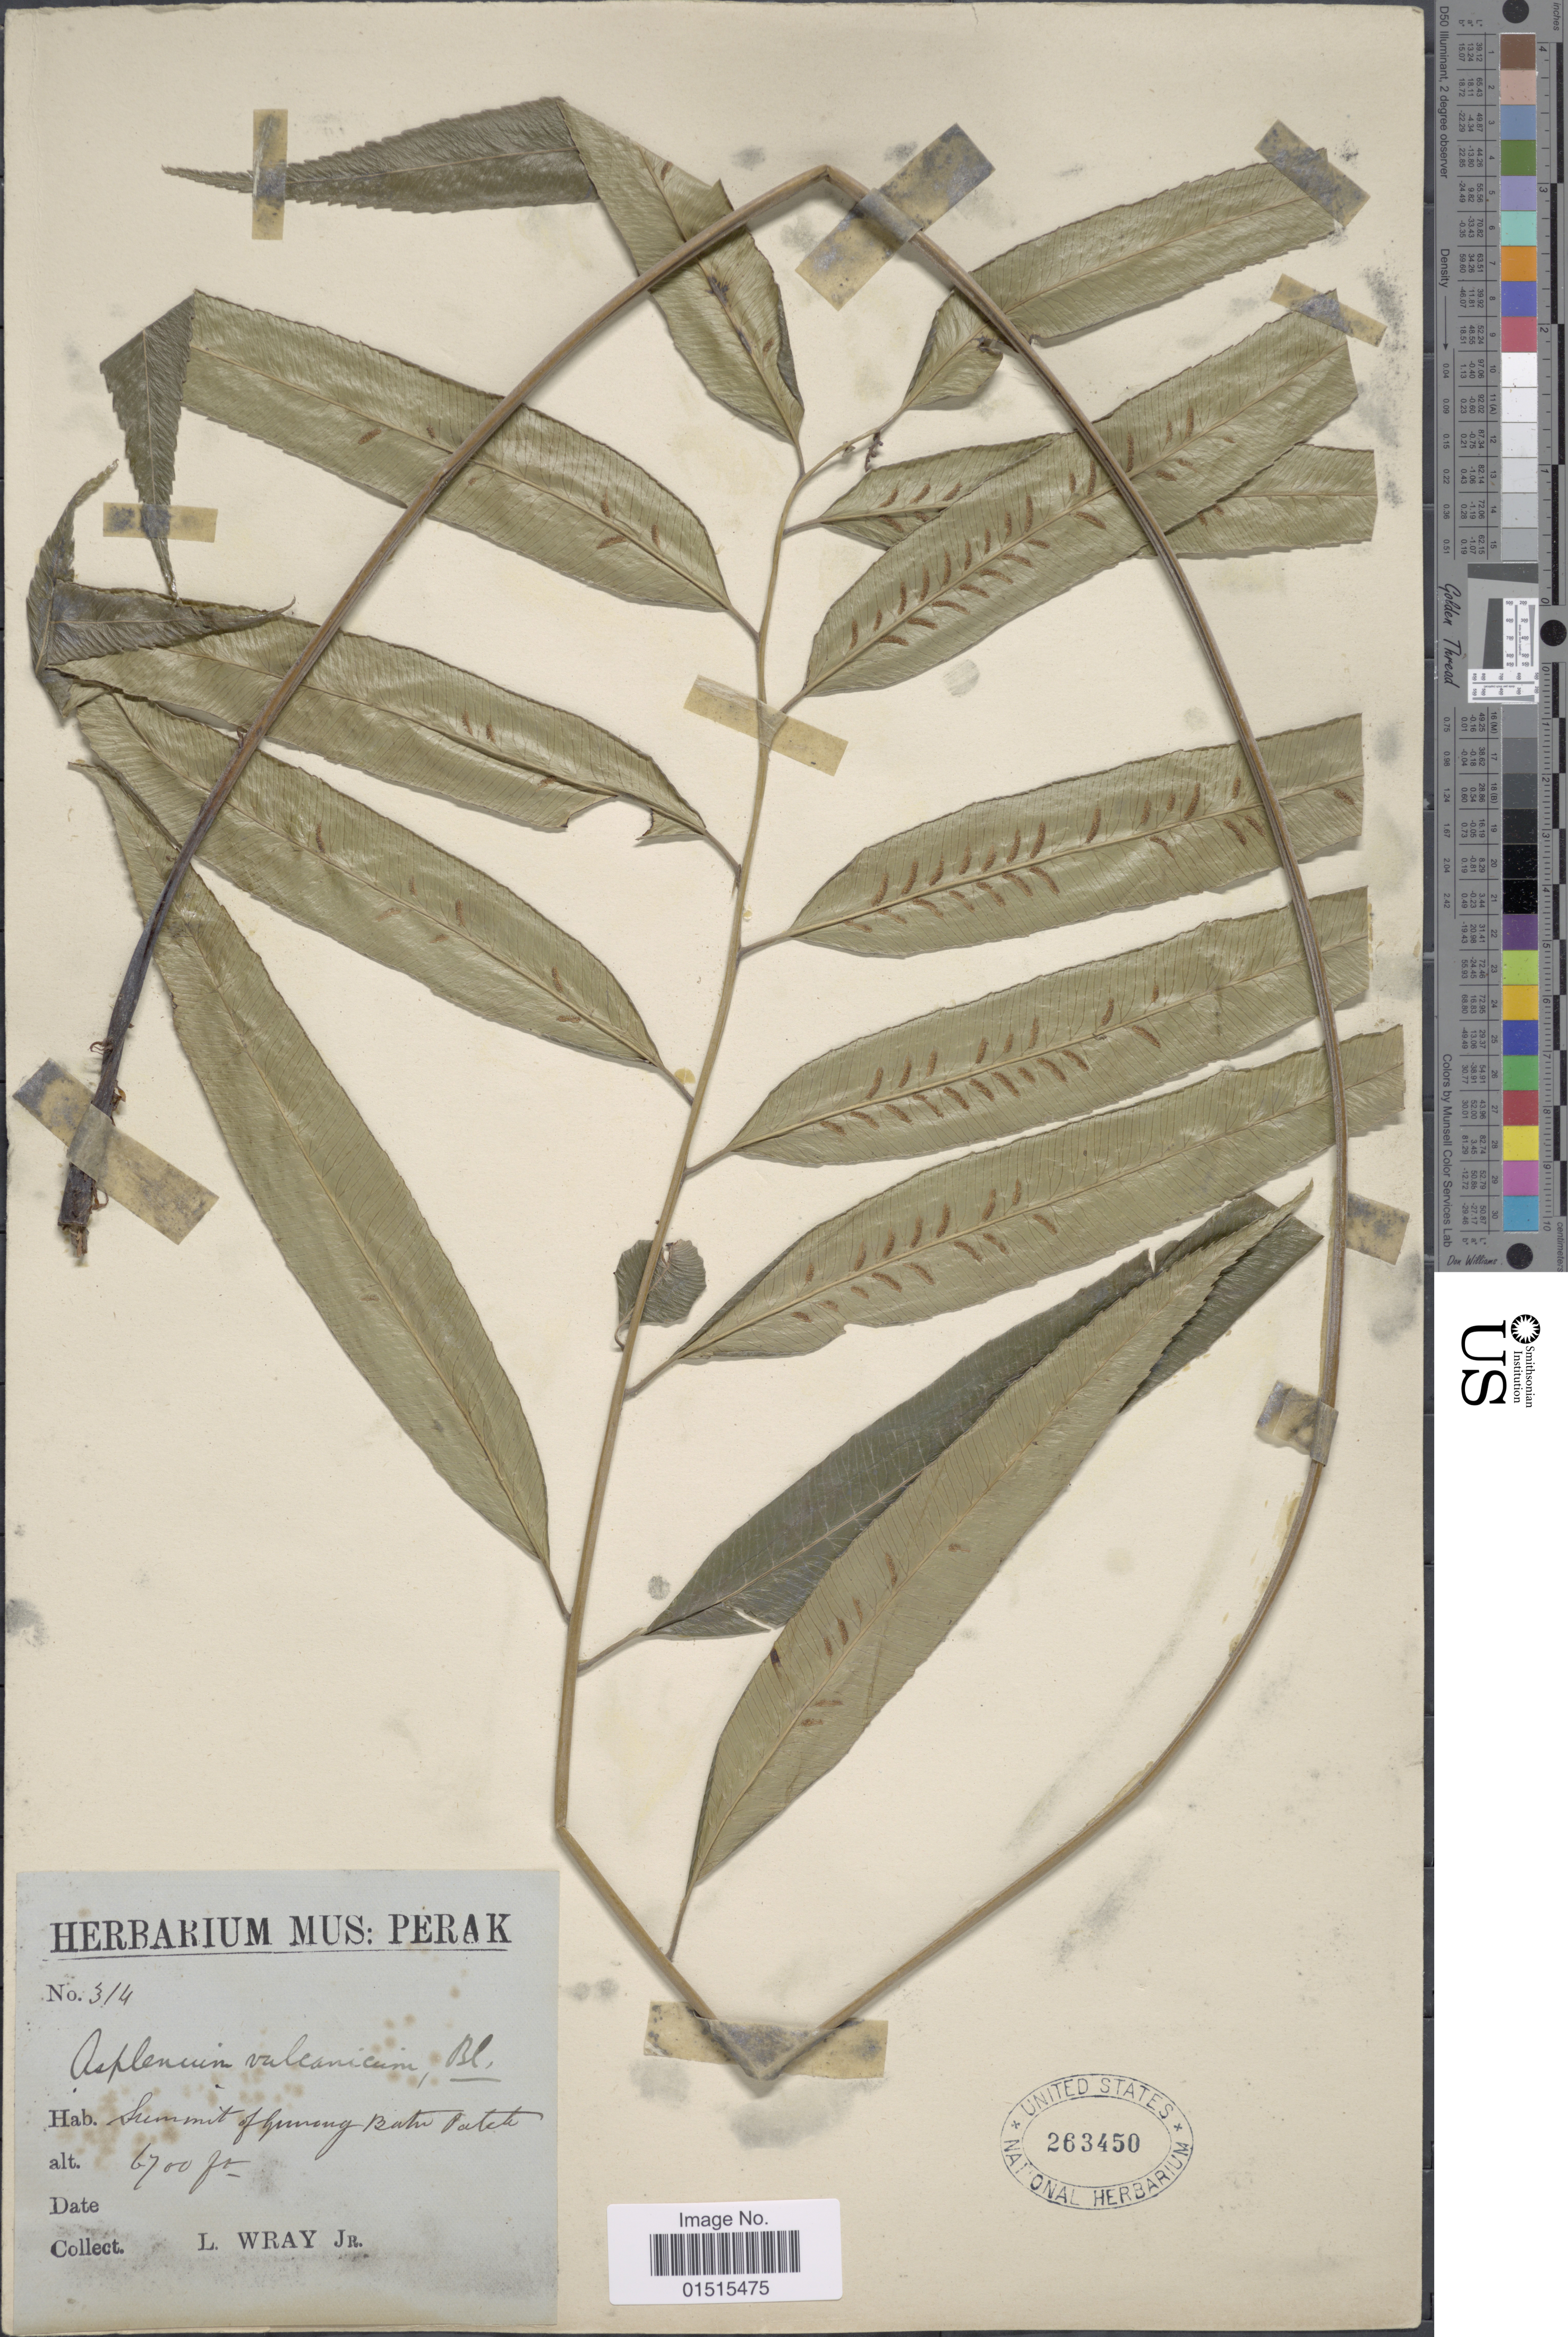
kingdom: Plantae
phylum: Tracheophyta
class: Polypodiopsida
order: Polypodiales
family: Aspleniaceae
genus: Asplenium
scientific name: Asplenium salignum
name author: Blume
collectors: L. Wray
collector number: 314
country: Malaysia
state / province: Perak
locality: Summit of Gunong Batu Patek [interpreted]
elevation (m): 2042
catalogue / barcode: US 263450